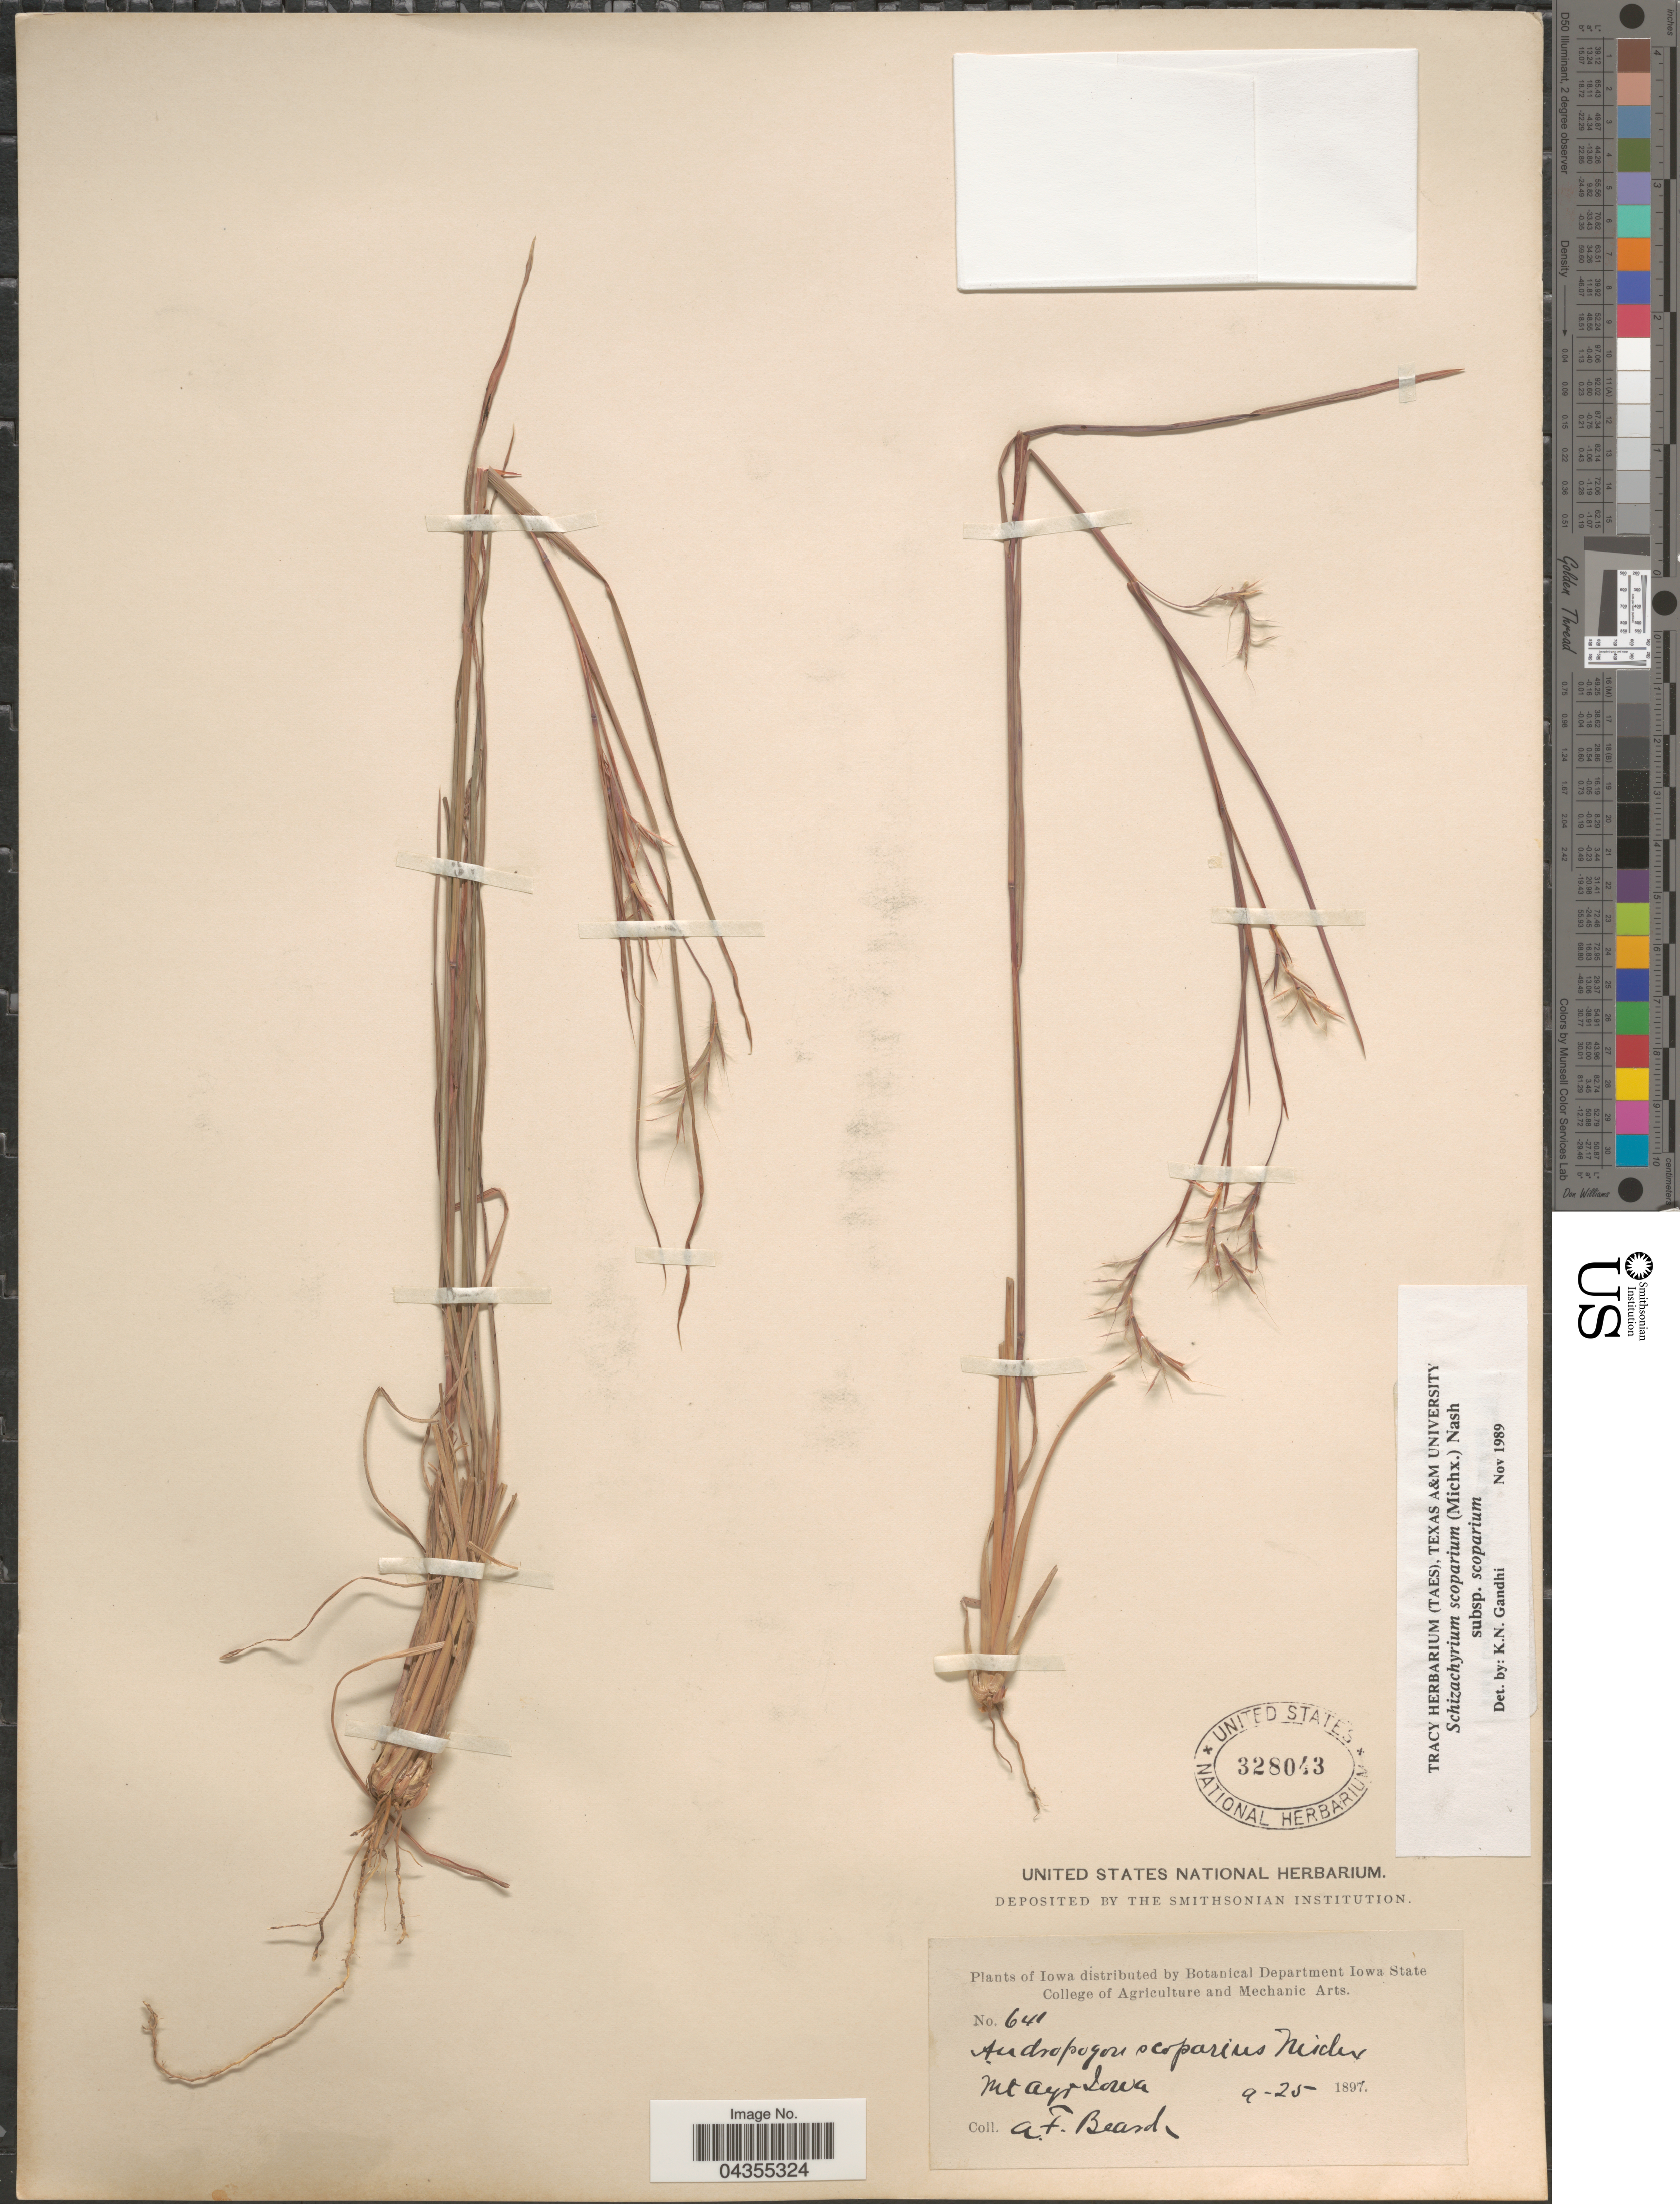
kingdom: Plantae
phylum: Tracheophyta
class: Liliopsida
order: Poales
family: Poaceae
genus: Schizachyrium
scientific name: Schizachyrium scoparium var. scoparium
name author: (Michx.) Nash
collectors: A. Beard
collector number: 641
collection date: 1897-09-25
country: United States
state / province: Iowa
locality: Mt Ayr.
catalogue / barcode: US 328043